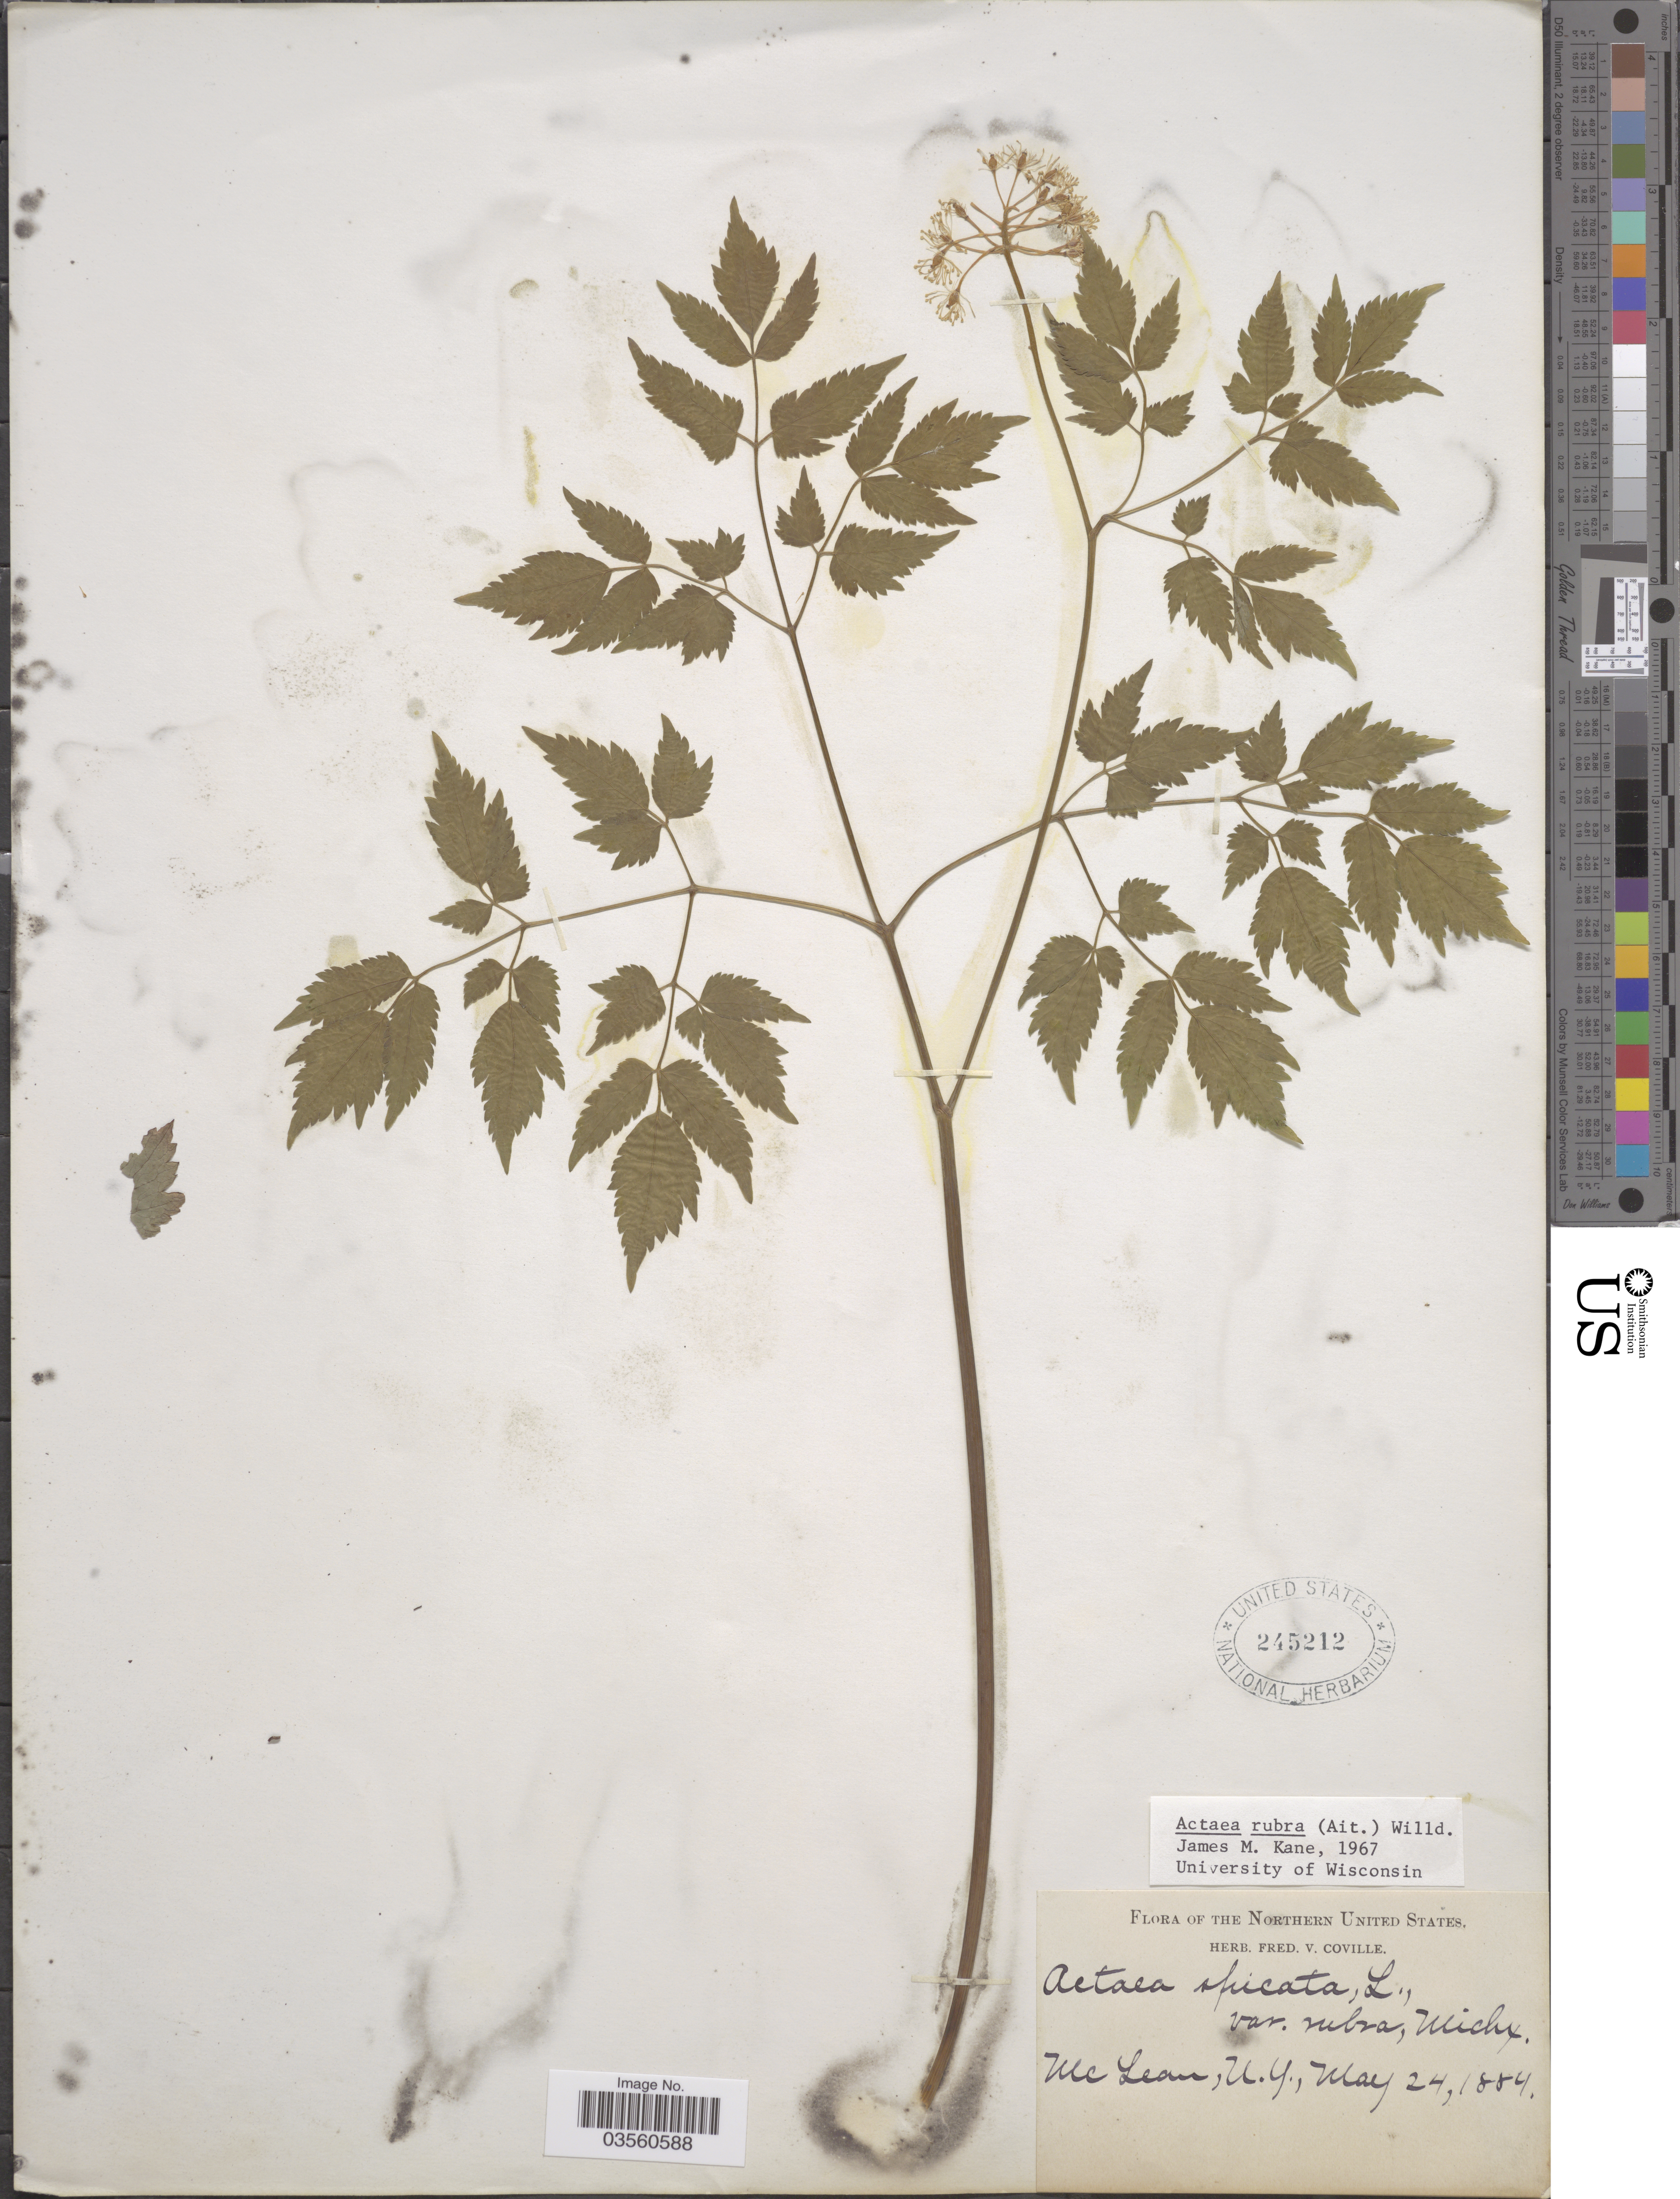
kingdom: Plantae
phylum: Tracheophyta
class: Magnoliopsida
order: Ranunculales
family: Ranunculaceae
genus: Actaea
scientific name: Actaea rubra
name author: (Aiton) Willd.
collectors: ex herb. Fred. V. Coville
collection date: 1884-05-24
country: United States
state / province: New York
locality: Northern United States. McLean.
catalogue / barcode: US 245212